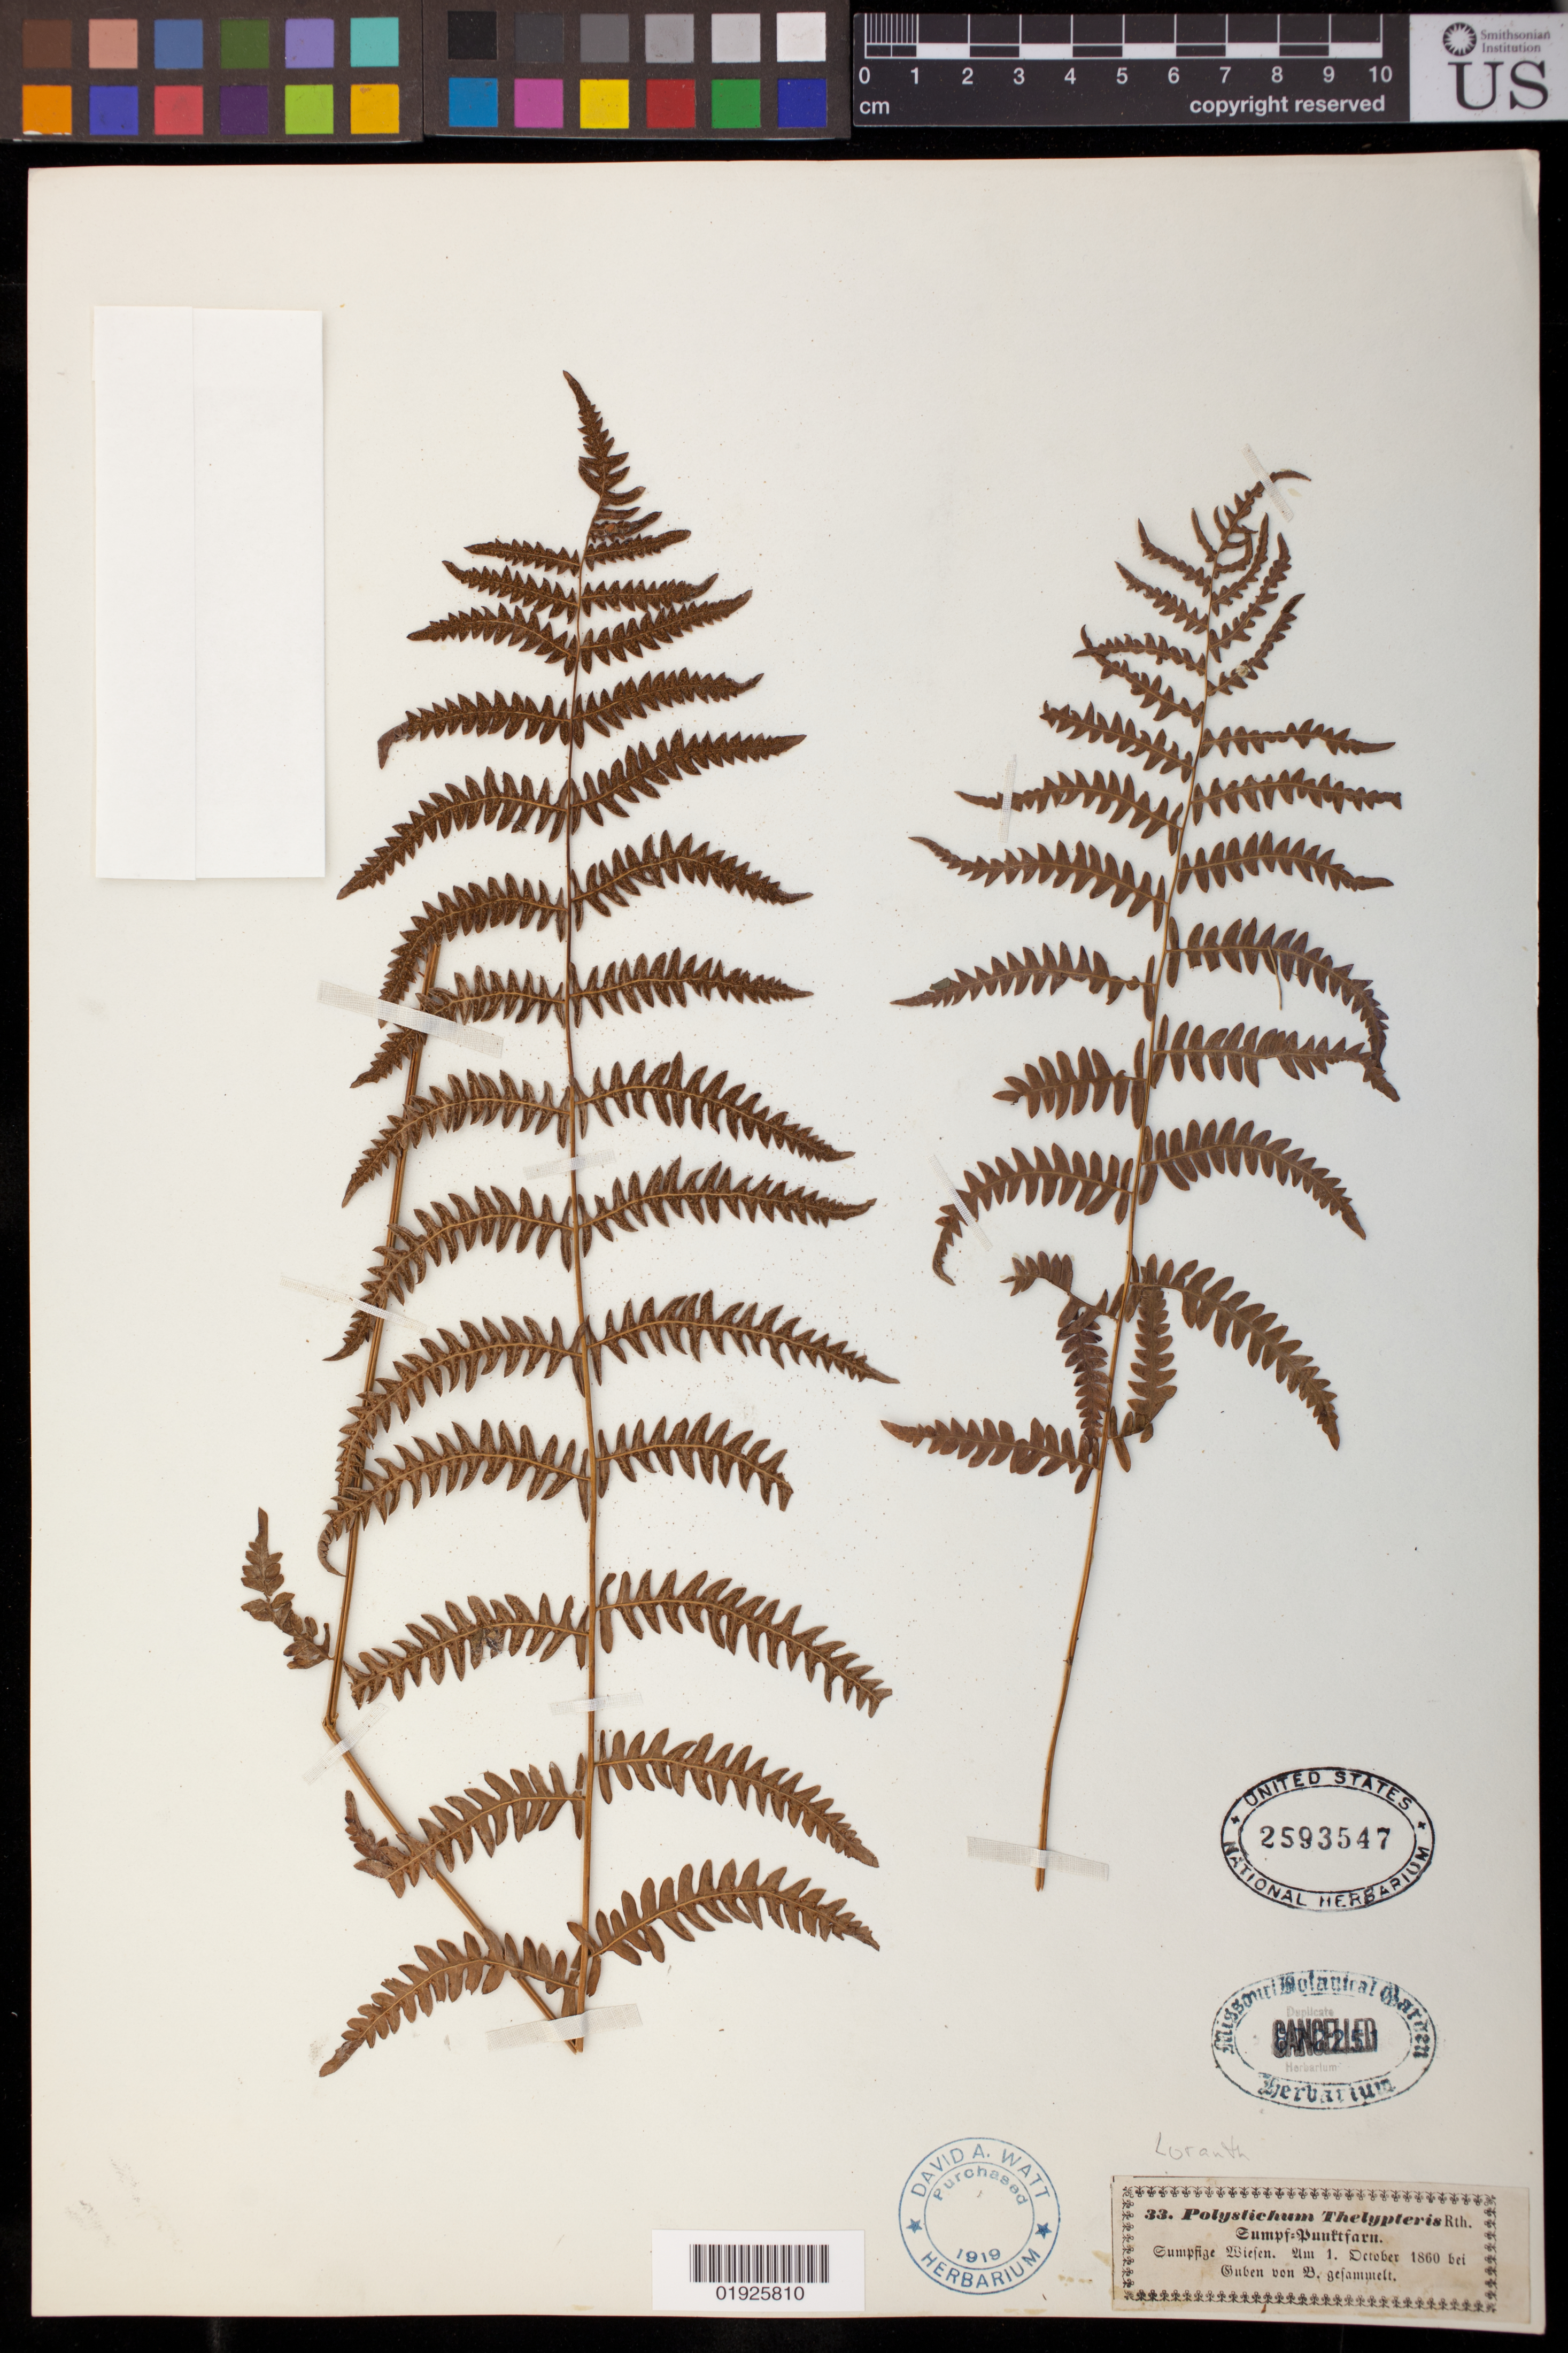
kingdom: Plantae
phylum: Tracheophyta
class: Polypodiopsida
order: Polypodiales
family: Thelypteridaceae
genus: Thelypteris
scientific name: Thelypteris palustris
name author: (Salisb.) Schott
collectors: G. Gefammelt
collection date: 1860-10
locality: Cumpf-Bunftfarn. Cumpfige Wiefen.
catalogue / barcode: US 2593547